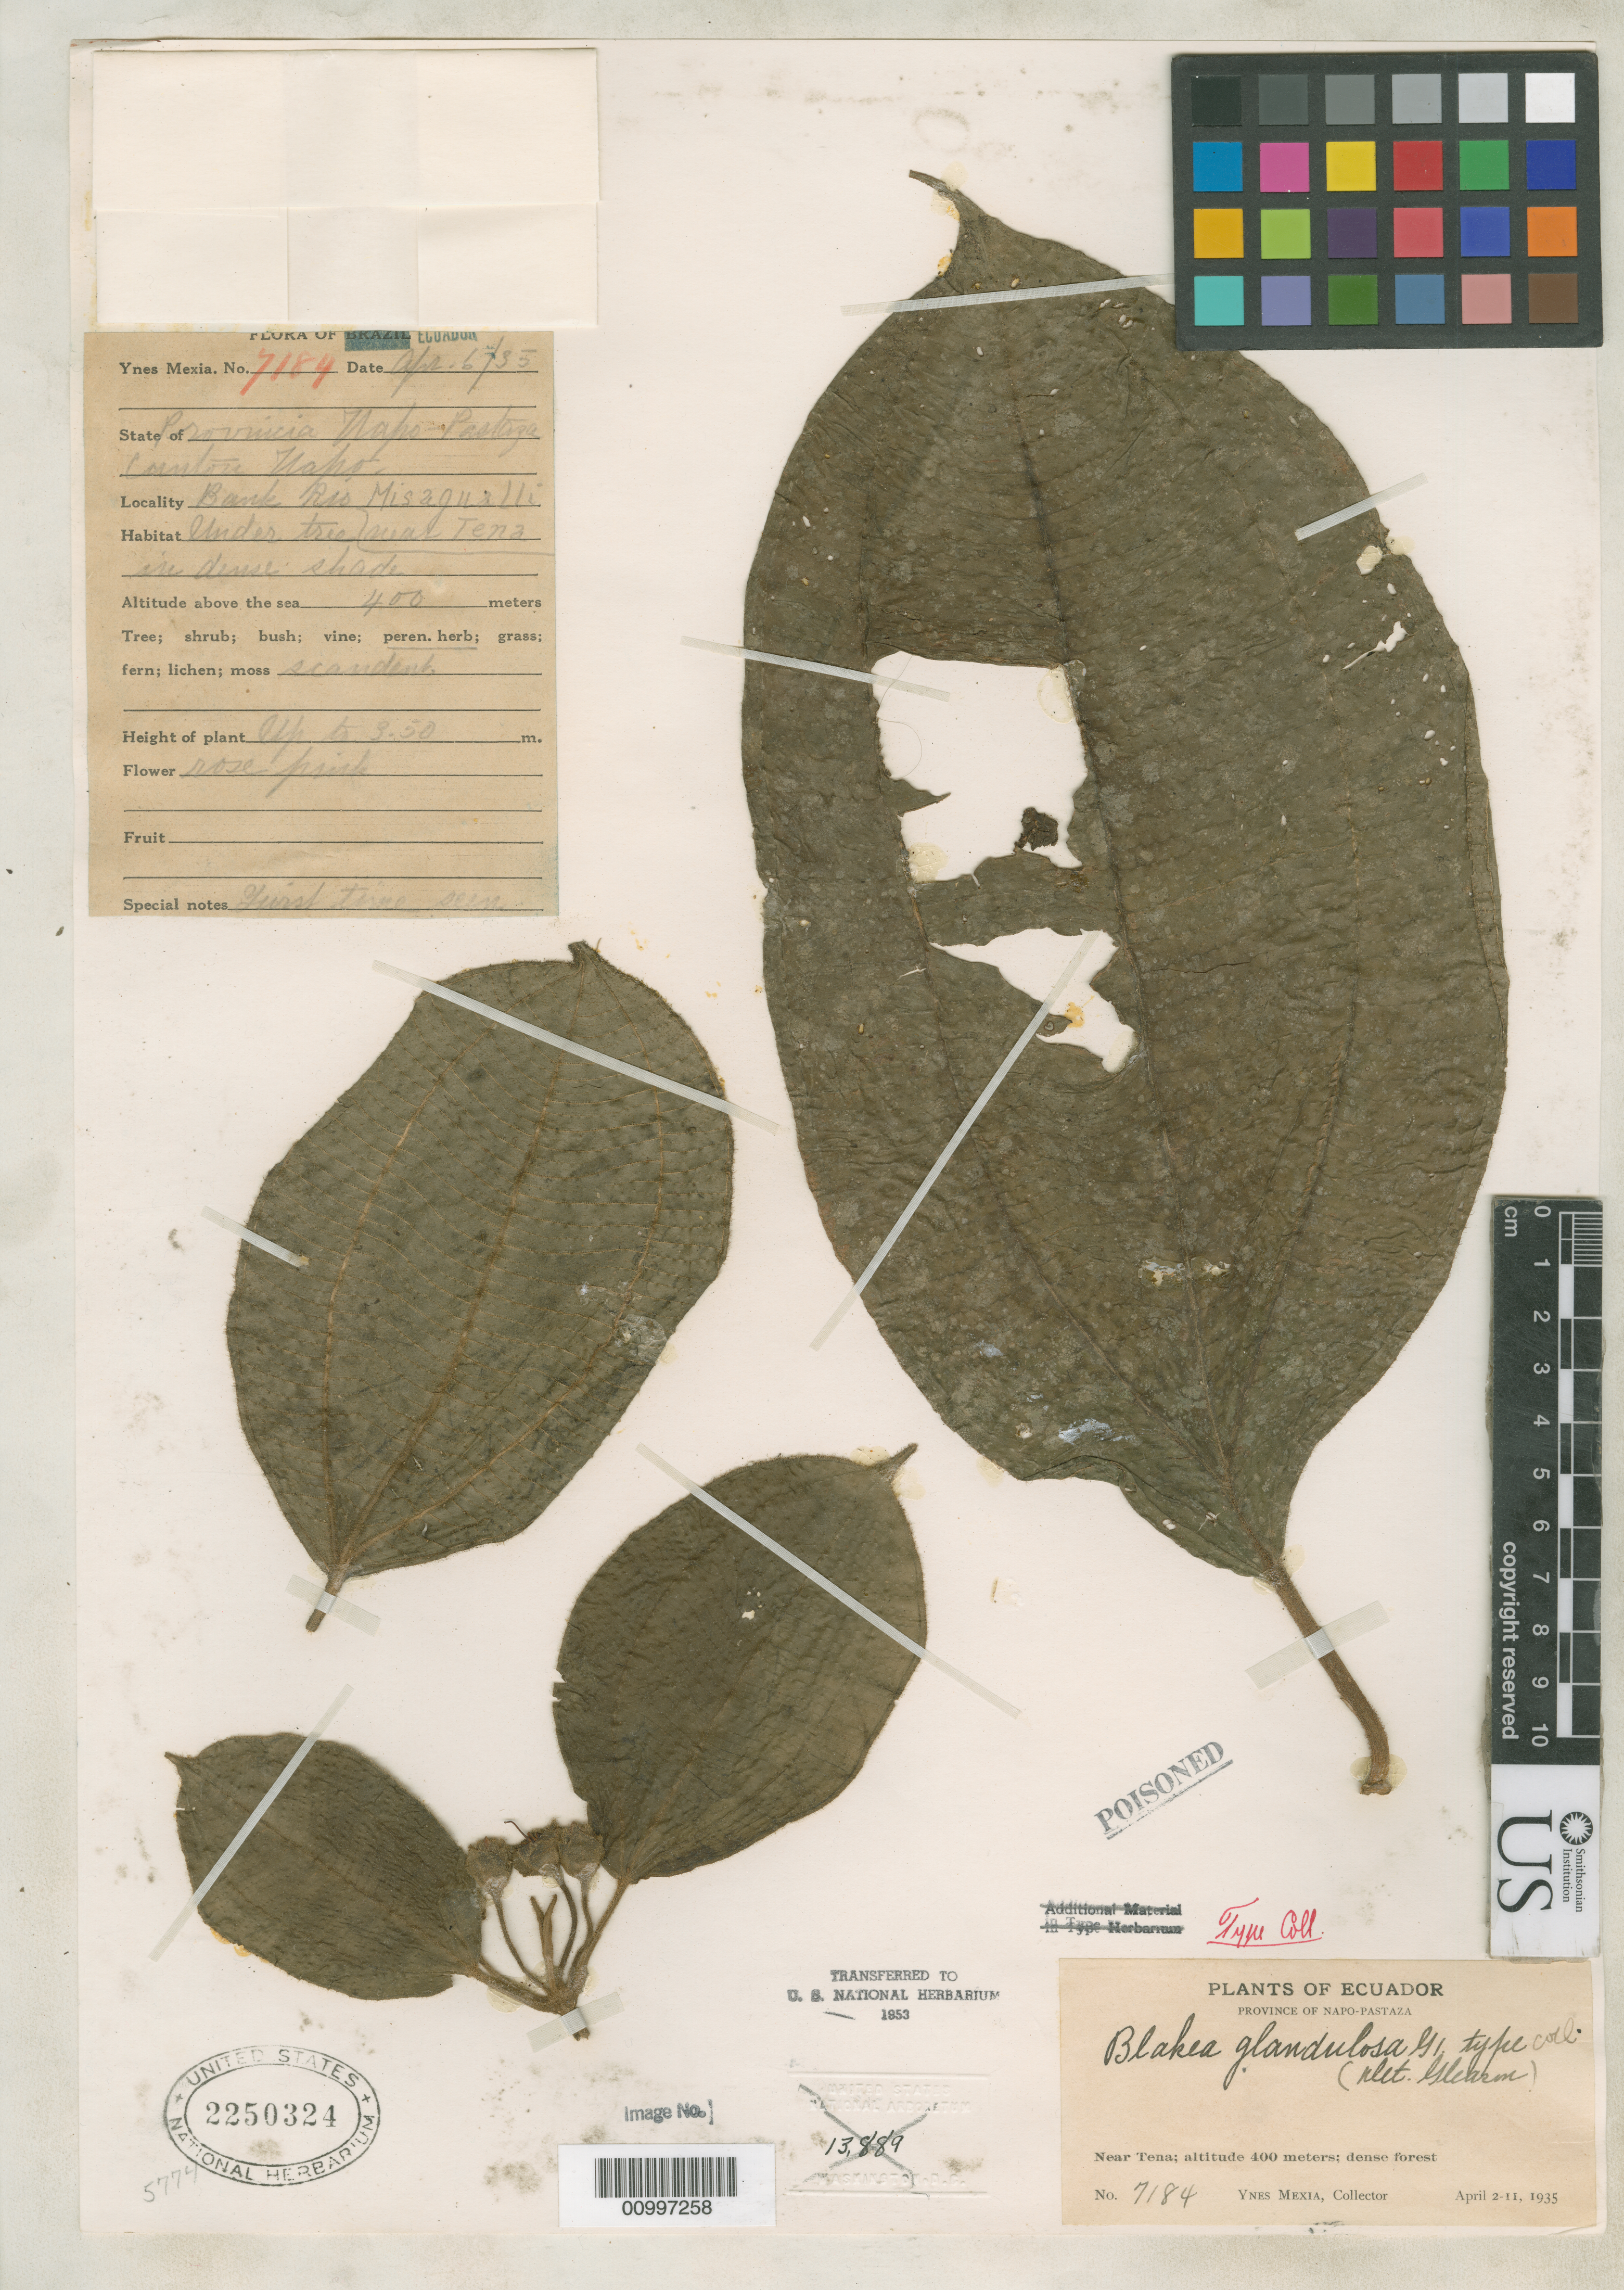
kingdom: Plantae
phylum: Tracheophyta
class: Magnoliopsida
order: Myrtales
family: Melastomataceae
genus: Blakea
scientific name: Blakea glandulosa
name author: Gleason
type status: Isotype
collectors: Y. Mexia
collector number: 7184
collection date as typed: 02 Apr 1935 to 11 Apr 1935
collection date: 1935-04-02/1935-04-11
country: Ecuador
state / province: Napo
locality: Bank of Rio Miasagualli; near Tena; Canton Napo; Province of Napo-Pastaza.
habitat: Under tree in dense shade.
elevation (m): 400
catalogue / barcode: US 2250324